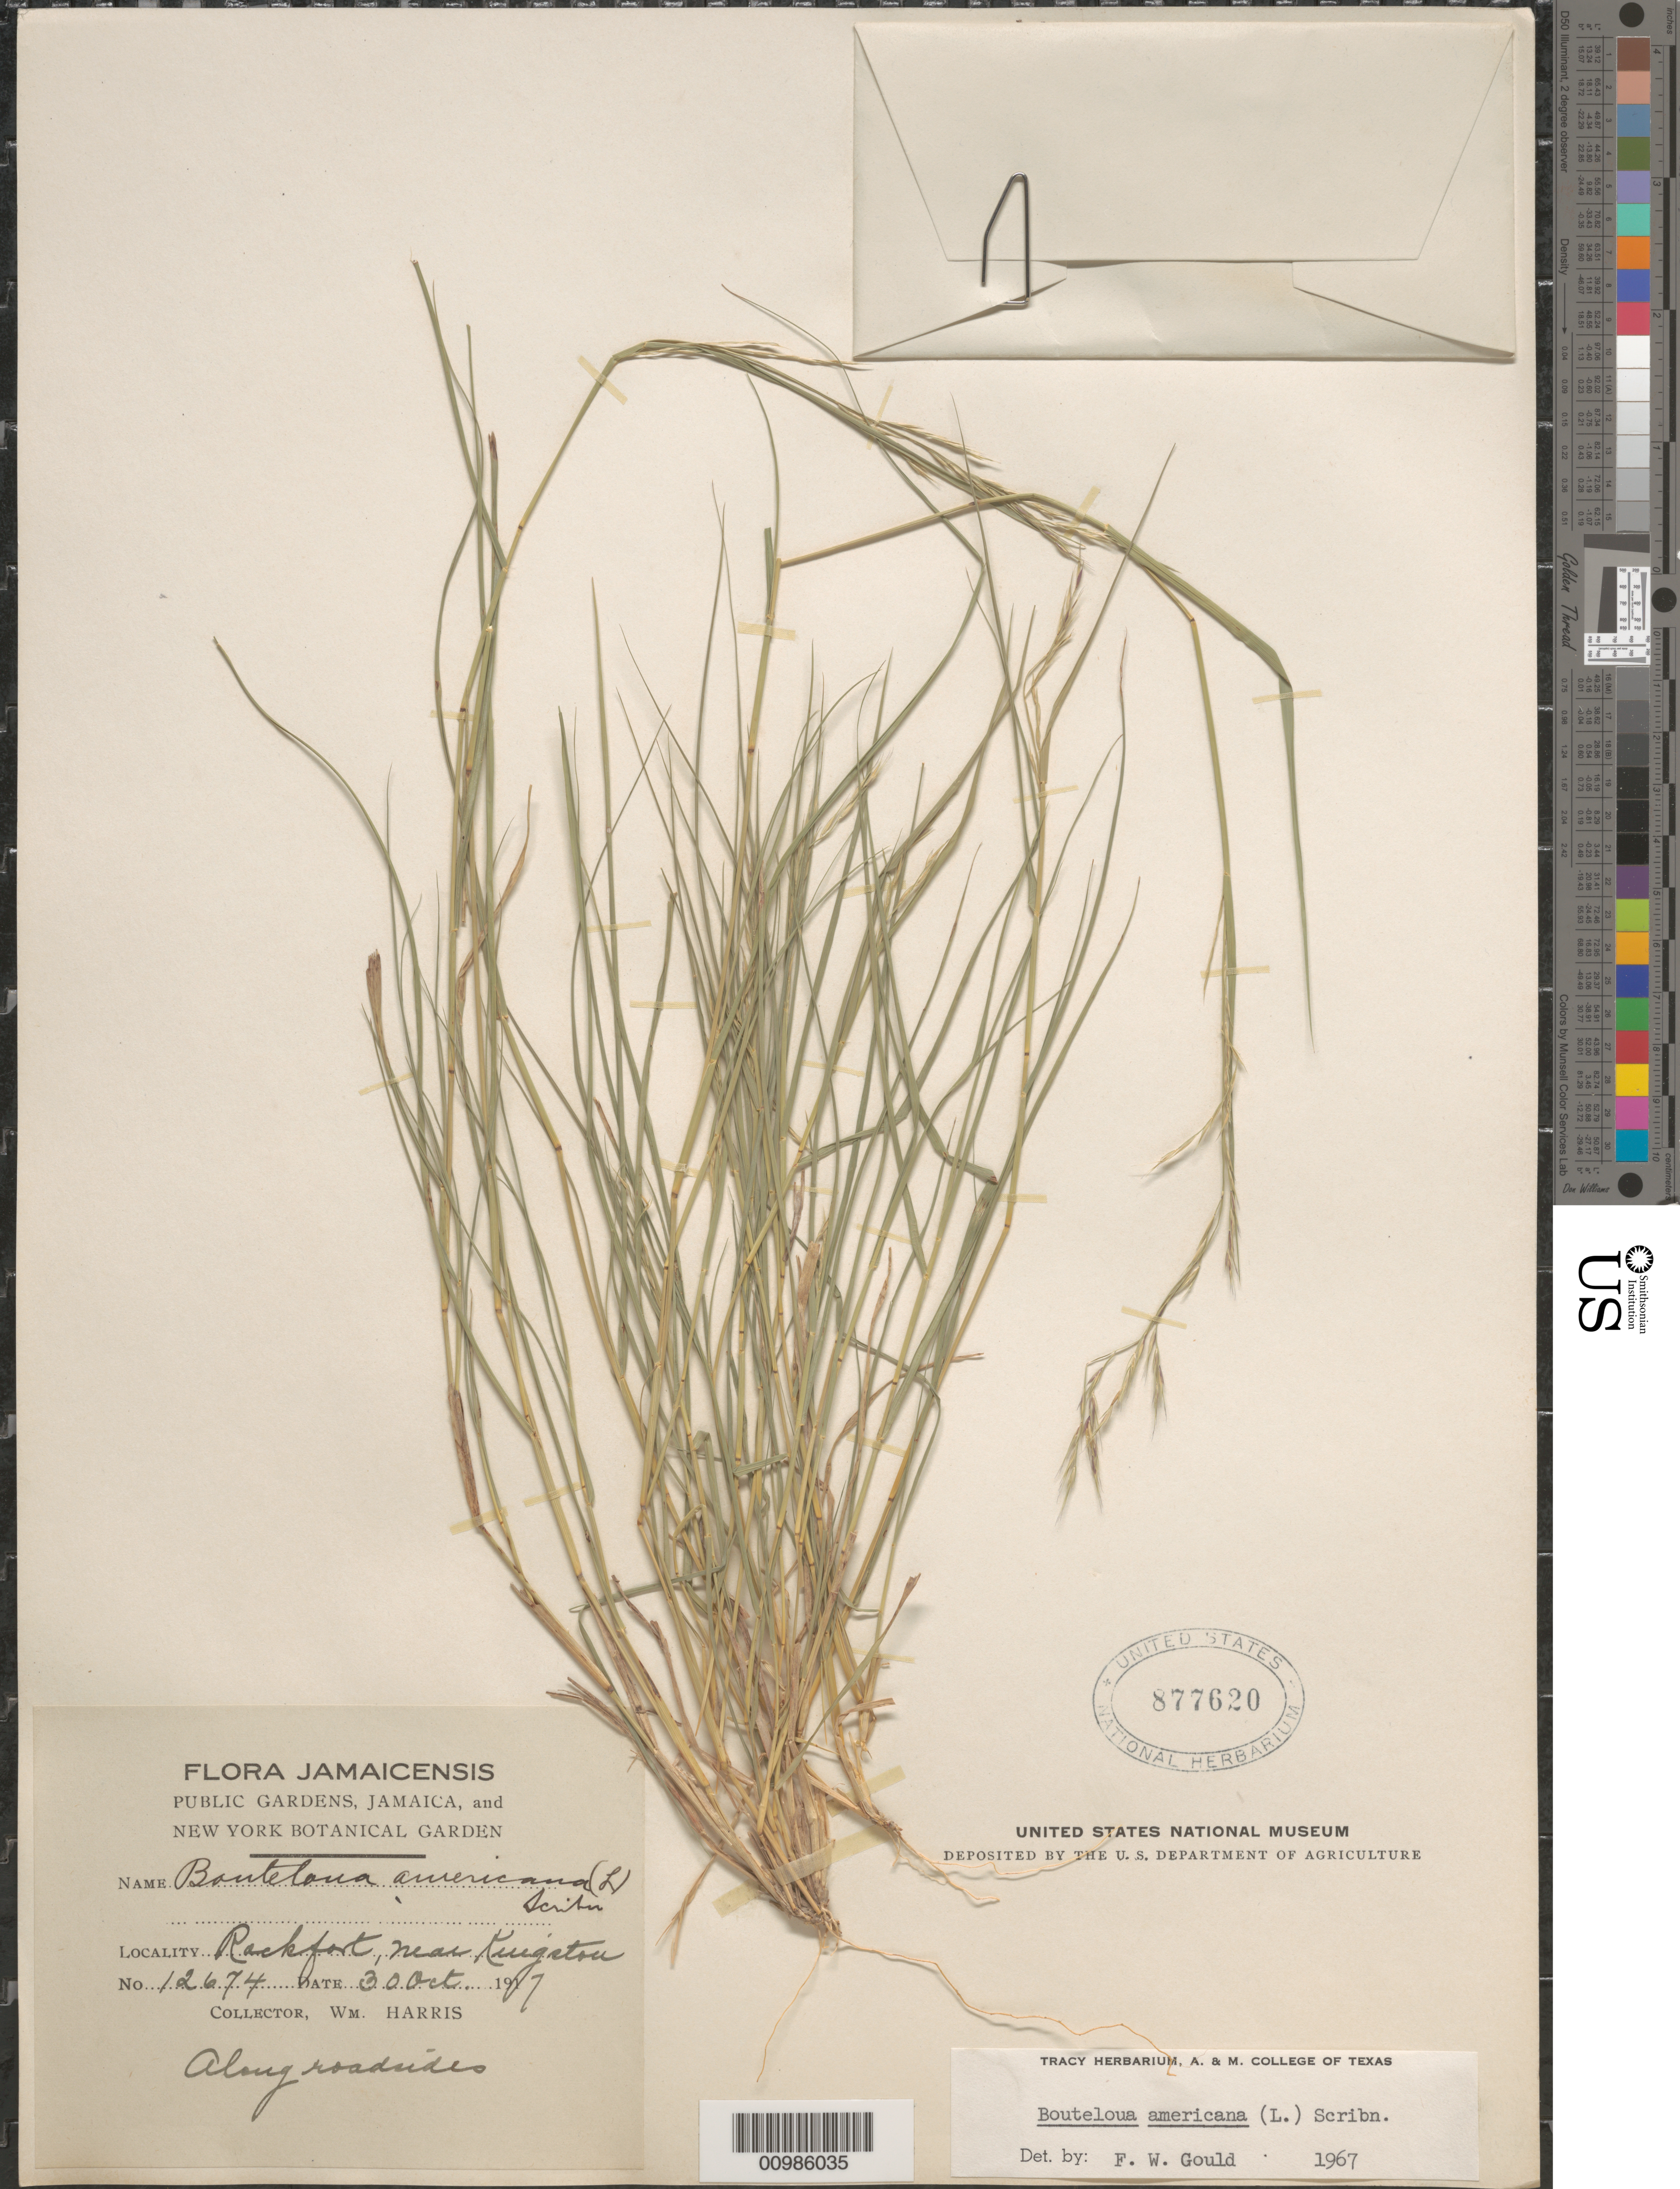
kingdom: Plantae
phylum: Tracheophyta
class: Liliopsida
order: Poales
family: Poaceae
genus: Bouteloua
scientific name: Bouteloua americana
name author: (L.) Scribn.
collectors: W. H. Harris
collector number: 12674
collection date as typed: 30 Oct 1907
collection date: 1907-10-30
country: Jamaica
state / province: Kingston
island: Jamaica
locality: Rockfort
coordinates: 0 N, 0 E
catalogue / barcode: US 877620